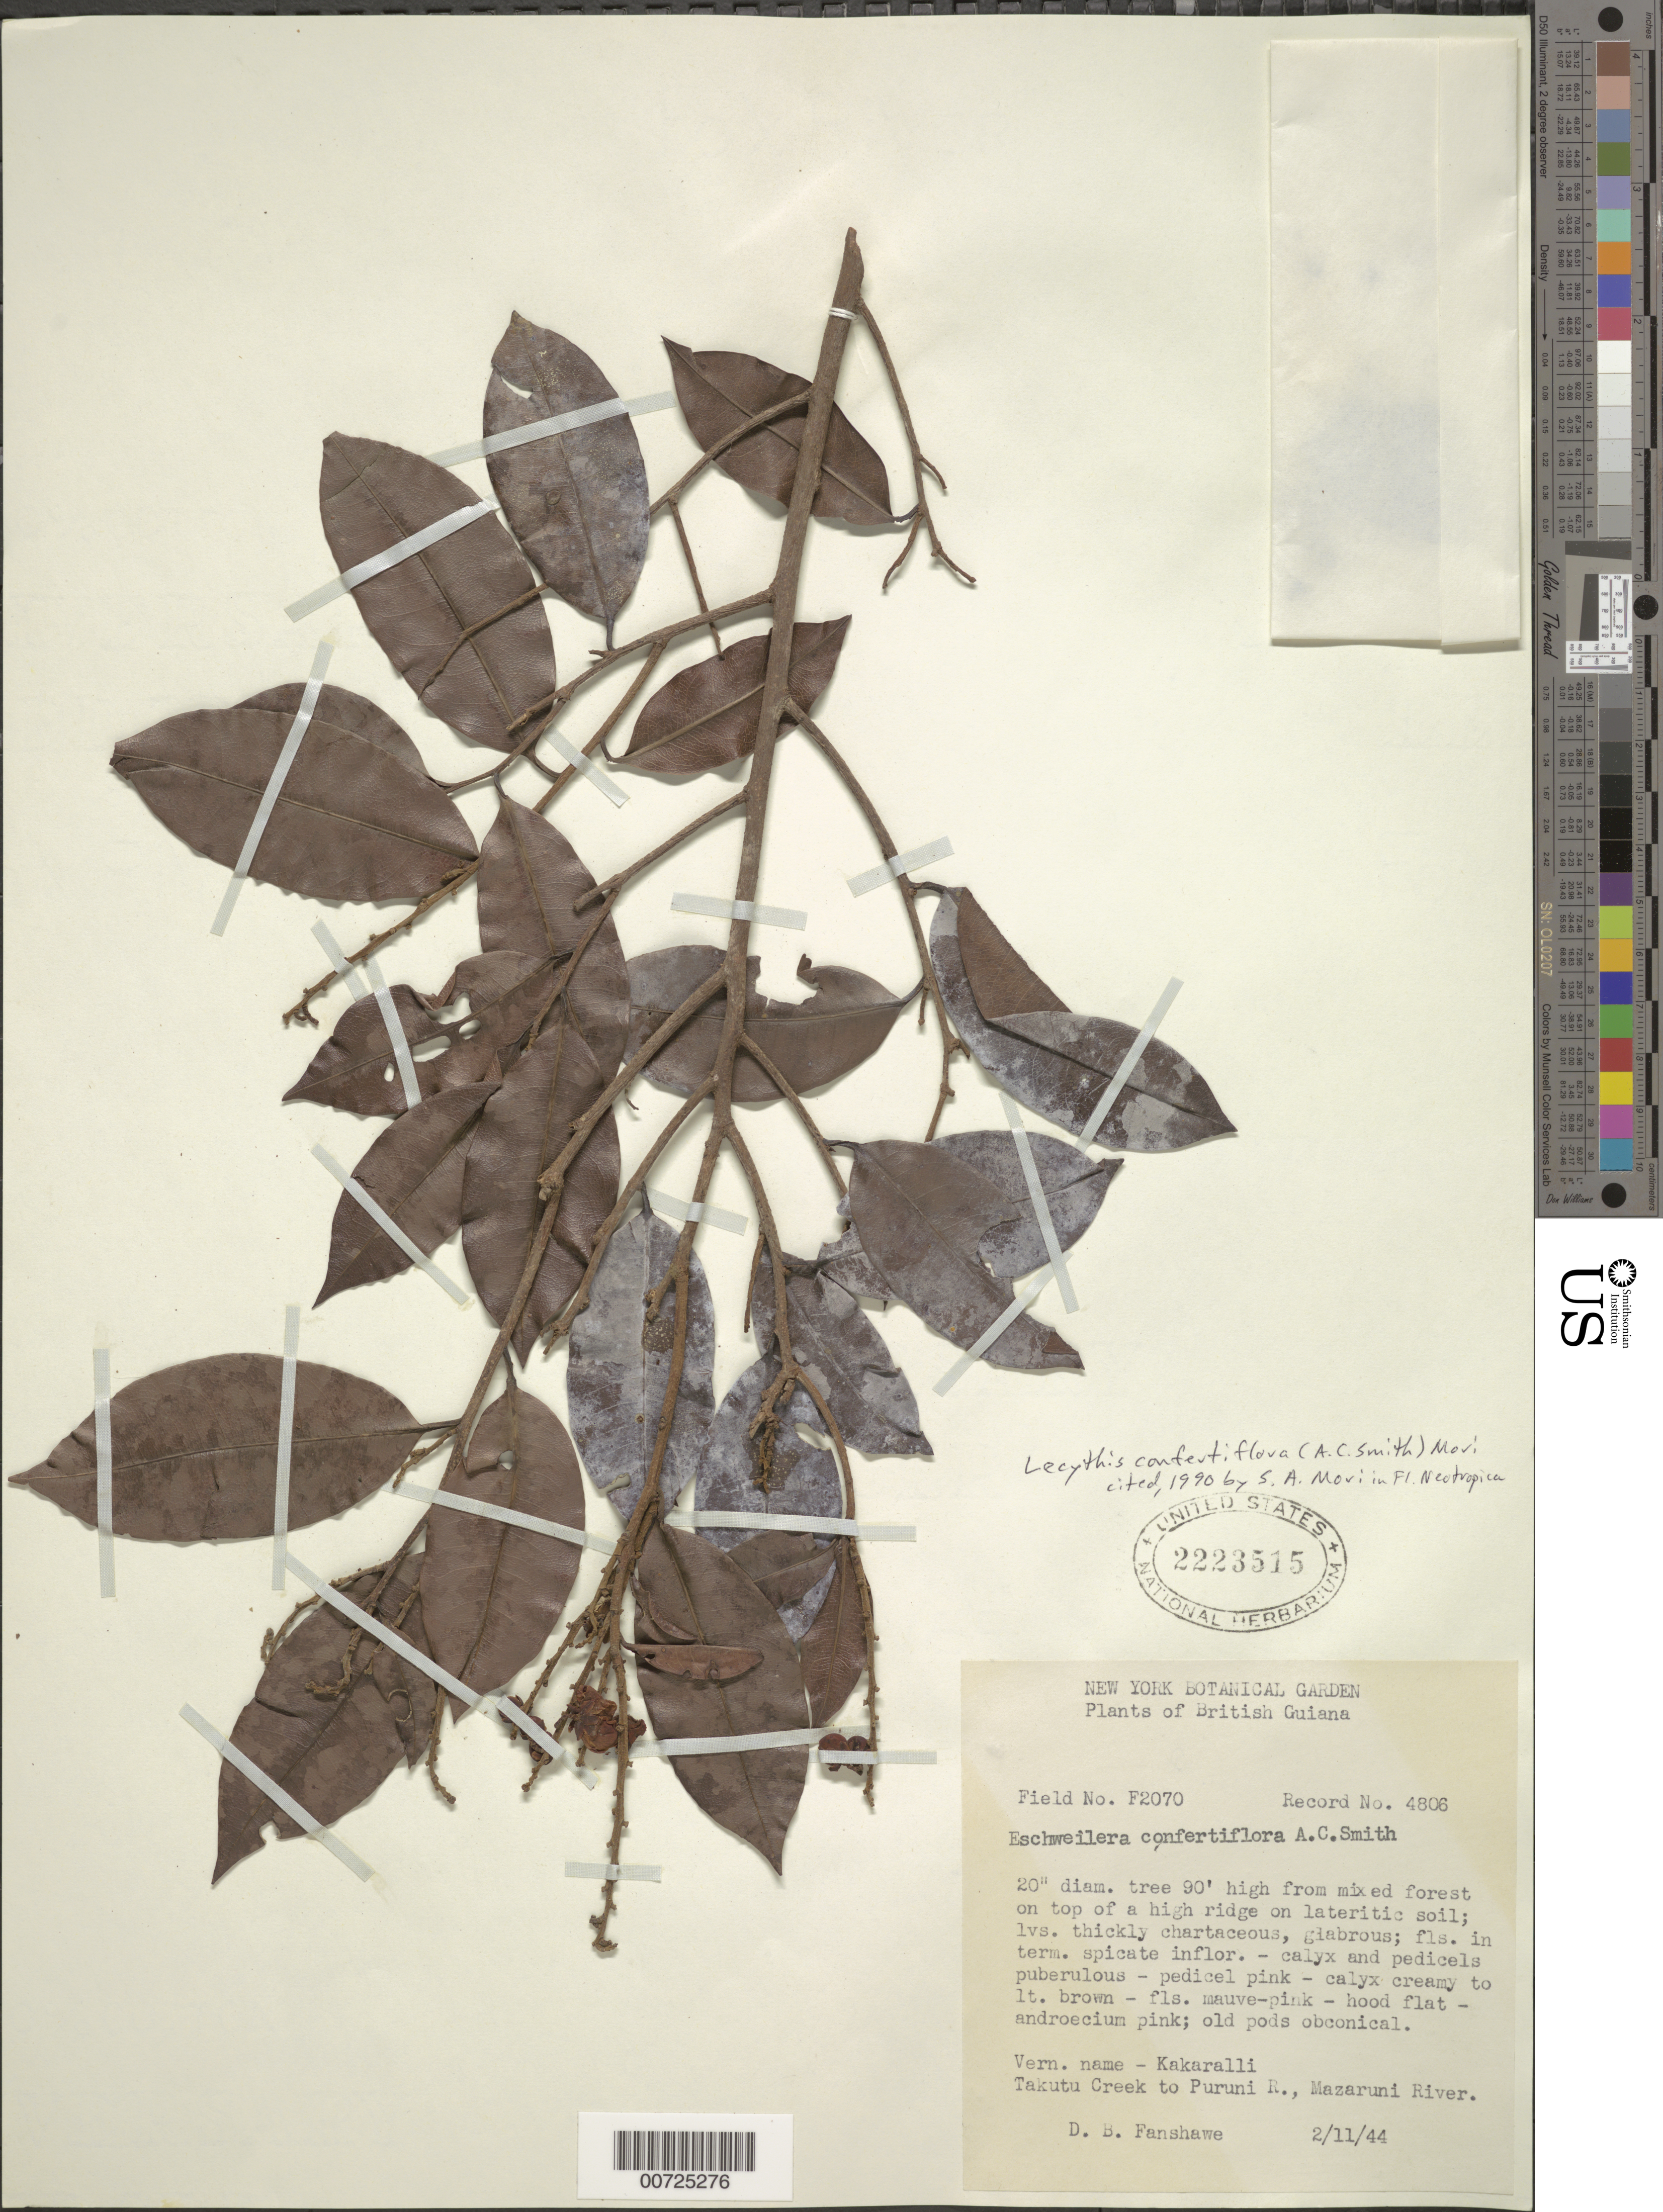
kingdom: Plantae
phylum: Tracheophyta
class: Magnoliopsida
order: Ericales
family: Lecythidaceae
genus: Lecythis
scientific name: Lecythis confertiflora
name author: (A.C. Sm.) S.A. Mori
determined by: Mori, Scott A.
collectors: D. B. Fanshawe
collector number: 4806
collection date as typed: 2-Nov-44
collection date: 1944-11-02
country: Guyana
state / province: U. Takutu-U. Essequibo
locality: Takutu Creek to Puruni River, Mazaruni River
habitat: Mixed forest on top of high ridge, lateritic soil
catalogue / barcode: US 2223515